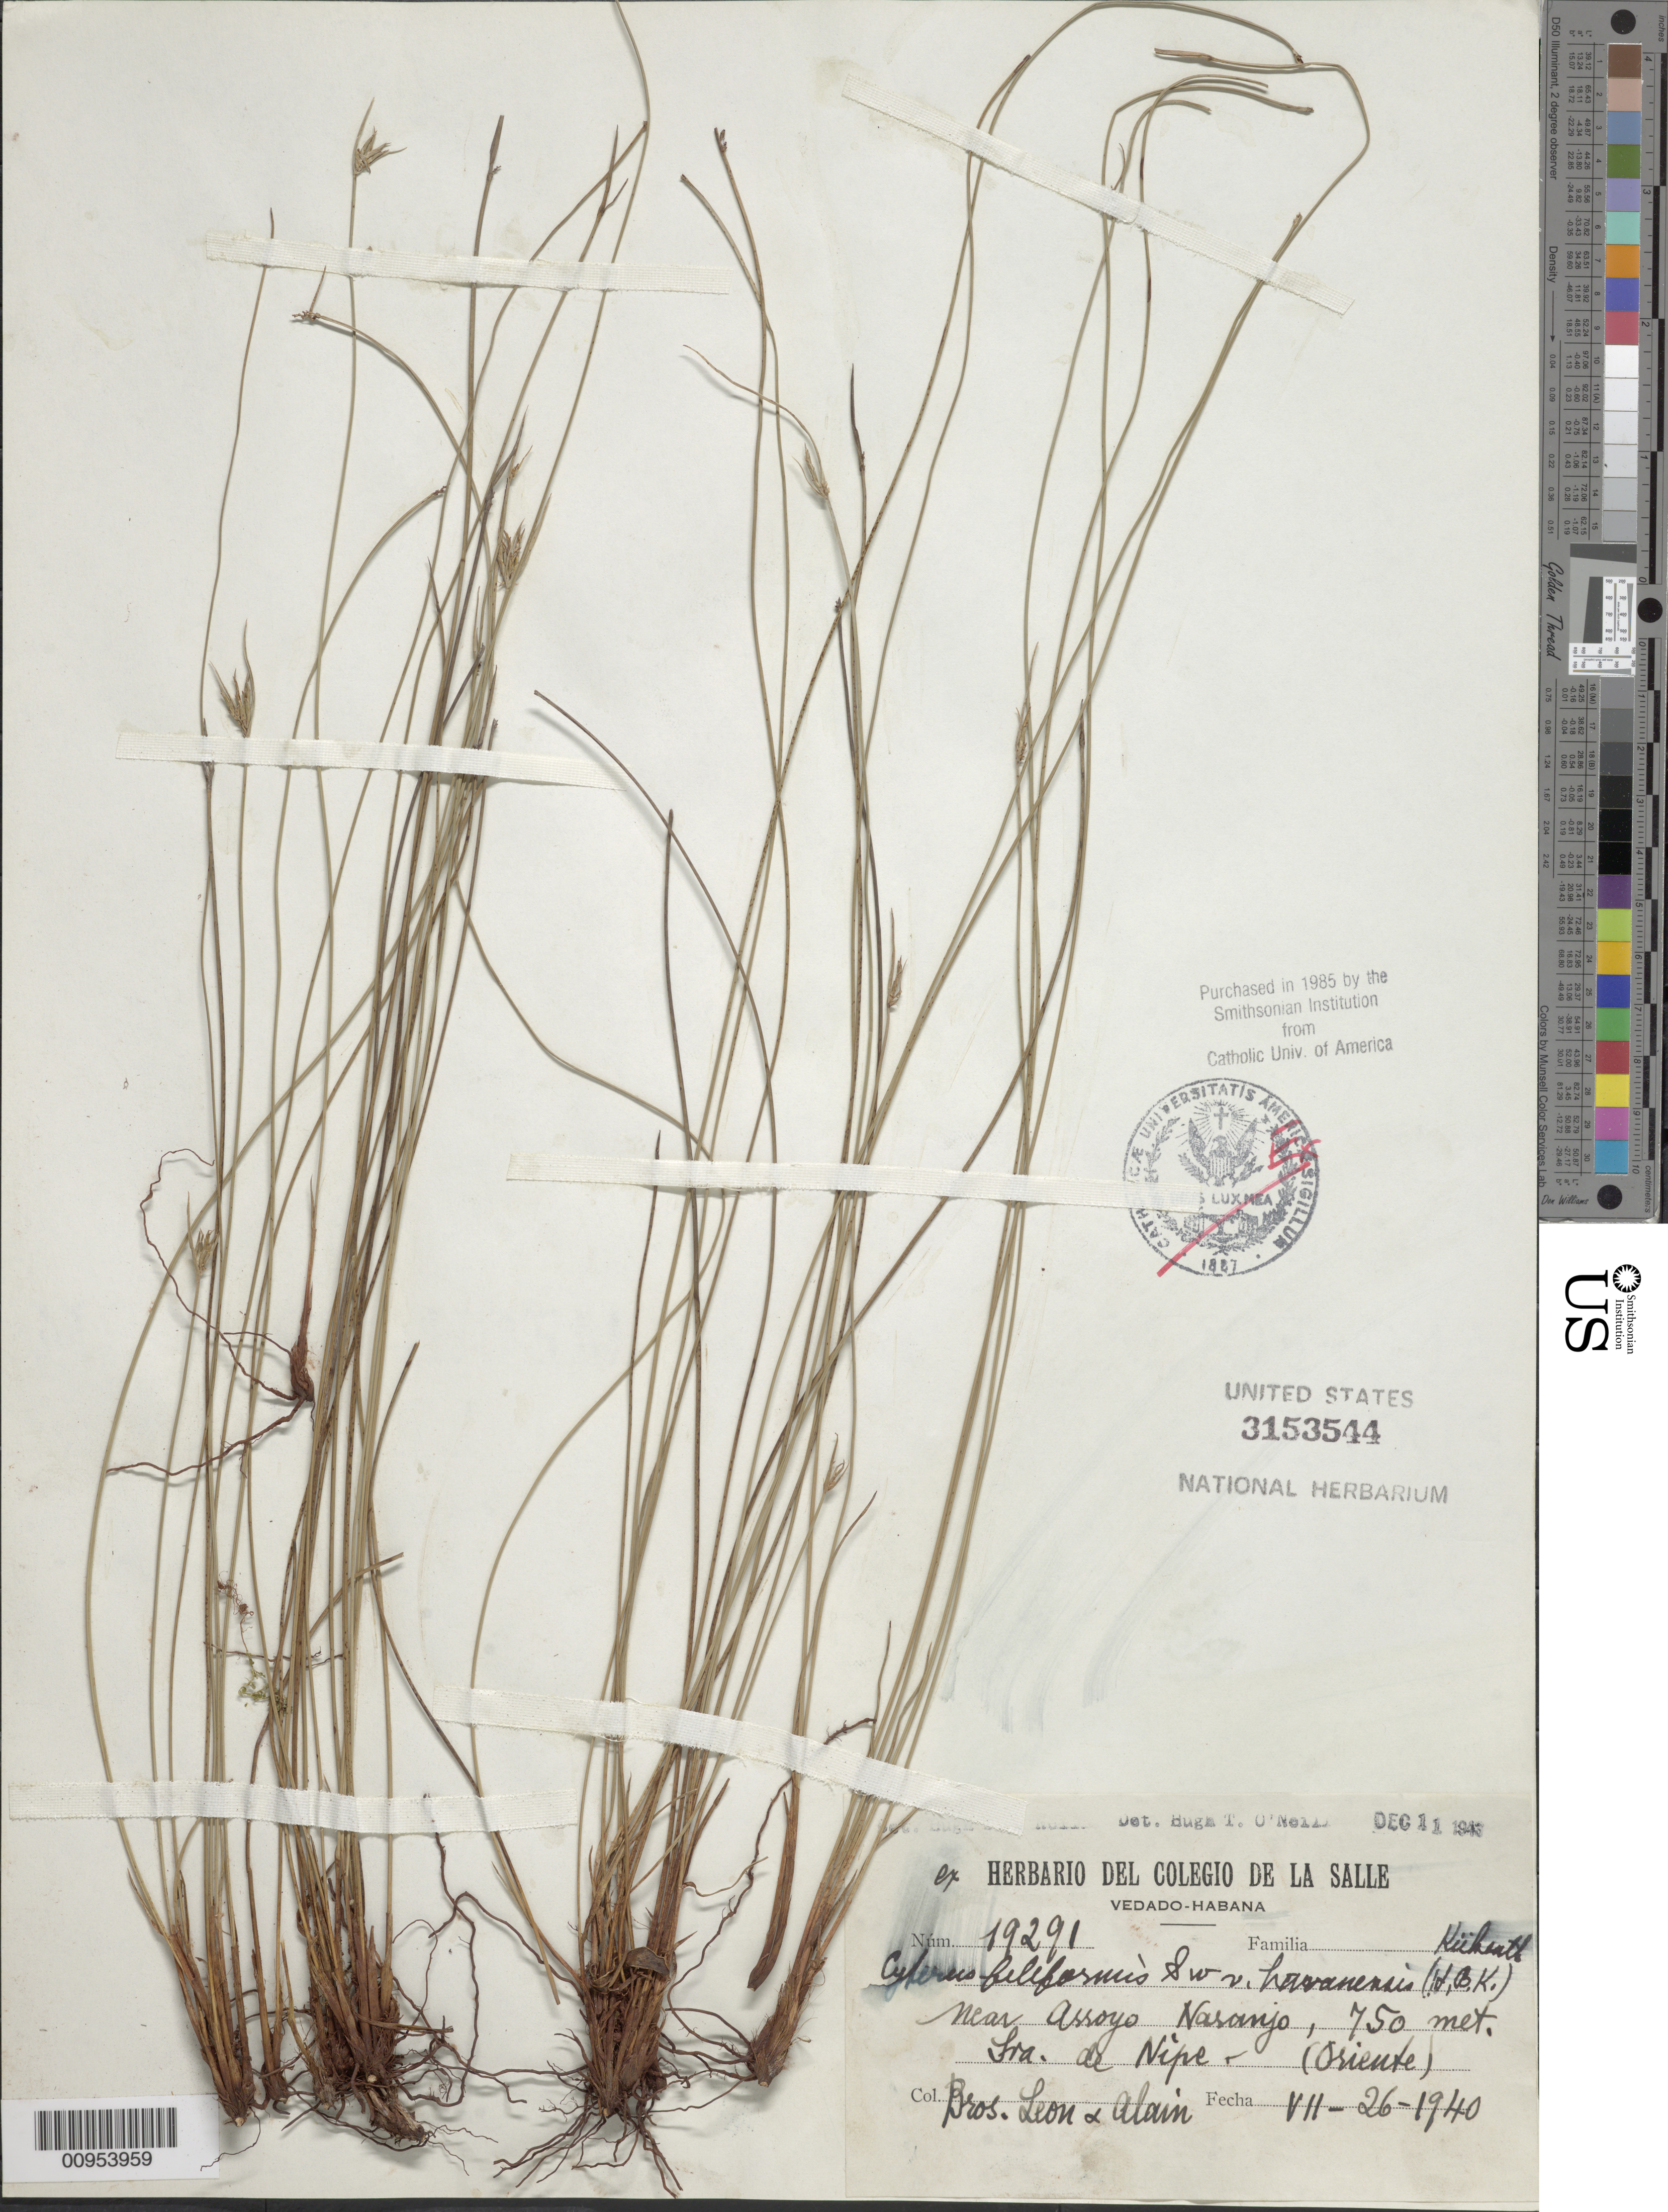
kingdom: Plantae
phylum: Tracheophyta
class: Liliopsida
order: Poales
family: Cyperaceae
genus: Cyperus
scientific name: Cyperus filiformis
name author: Sw.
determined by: O'Neill, Hugh T.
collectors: Bro. León & A. H. Liogier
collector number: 19291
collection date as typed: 26 Jul 1940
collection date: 1940-07-26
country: Cuba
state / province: Holguín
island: Cuba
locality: Near Arroyo Naranjo, Sierra de Nipe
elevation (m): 750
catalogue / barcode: US 3153544